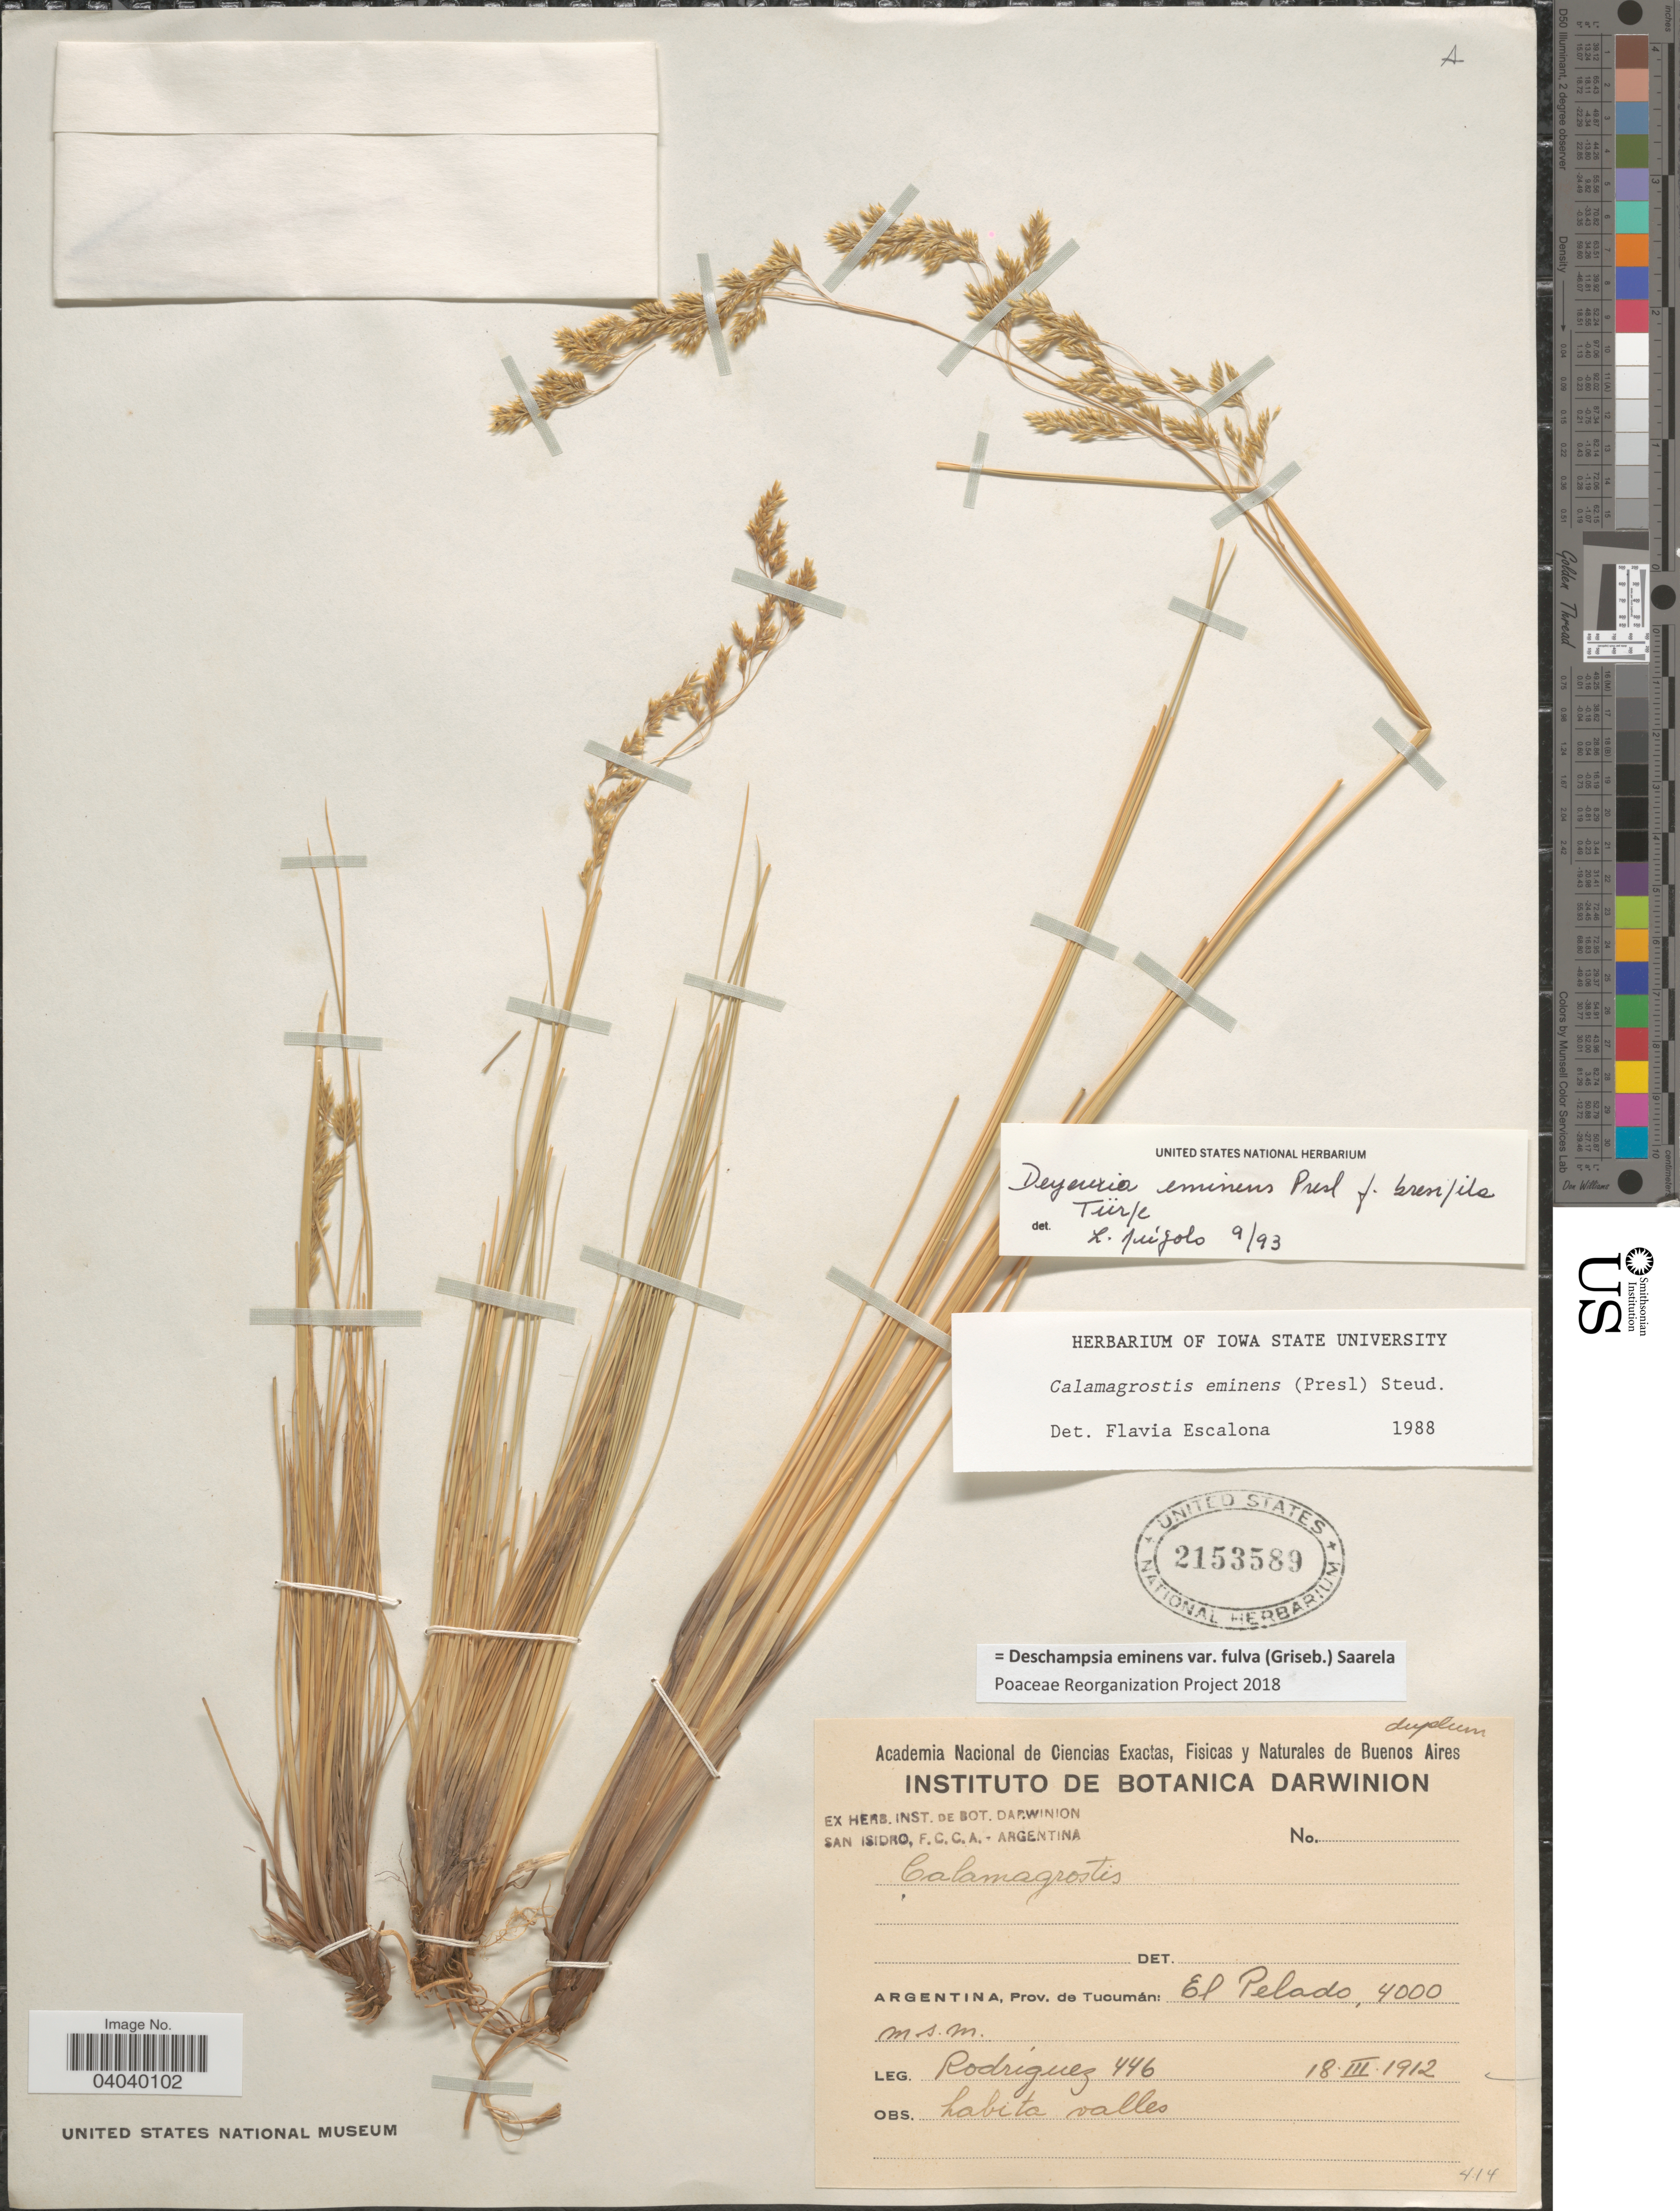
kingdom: Plantae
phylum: Tracheophyta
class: Liliopsida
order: Poales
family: Poaceae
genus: Deschampsia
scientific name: Deschampsia eminens var. fulva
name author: (Griseb.) Saarela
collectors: Rodriguez, --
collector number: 446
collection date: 1912-03-18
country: Argentina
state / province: Tucuman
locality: El Pelado.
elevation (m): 4000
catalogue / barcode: US 2153589